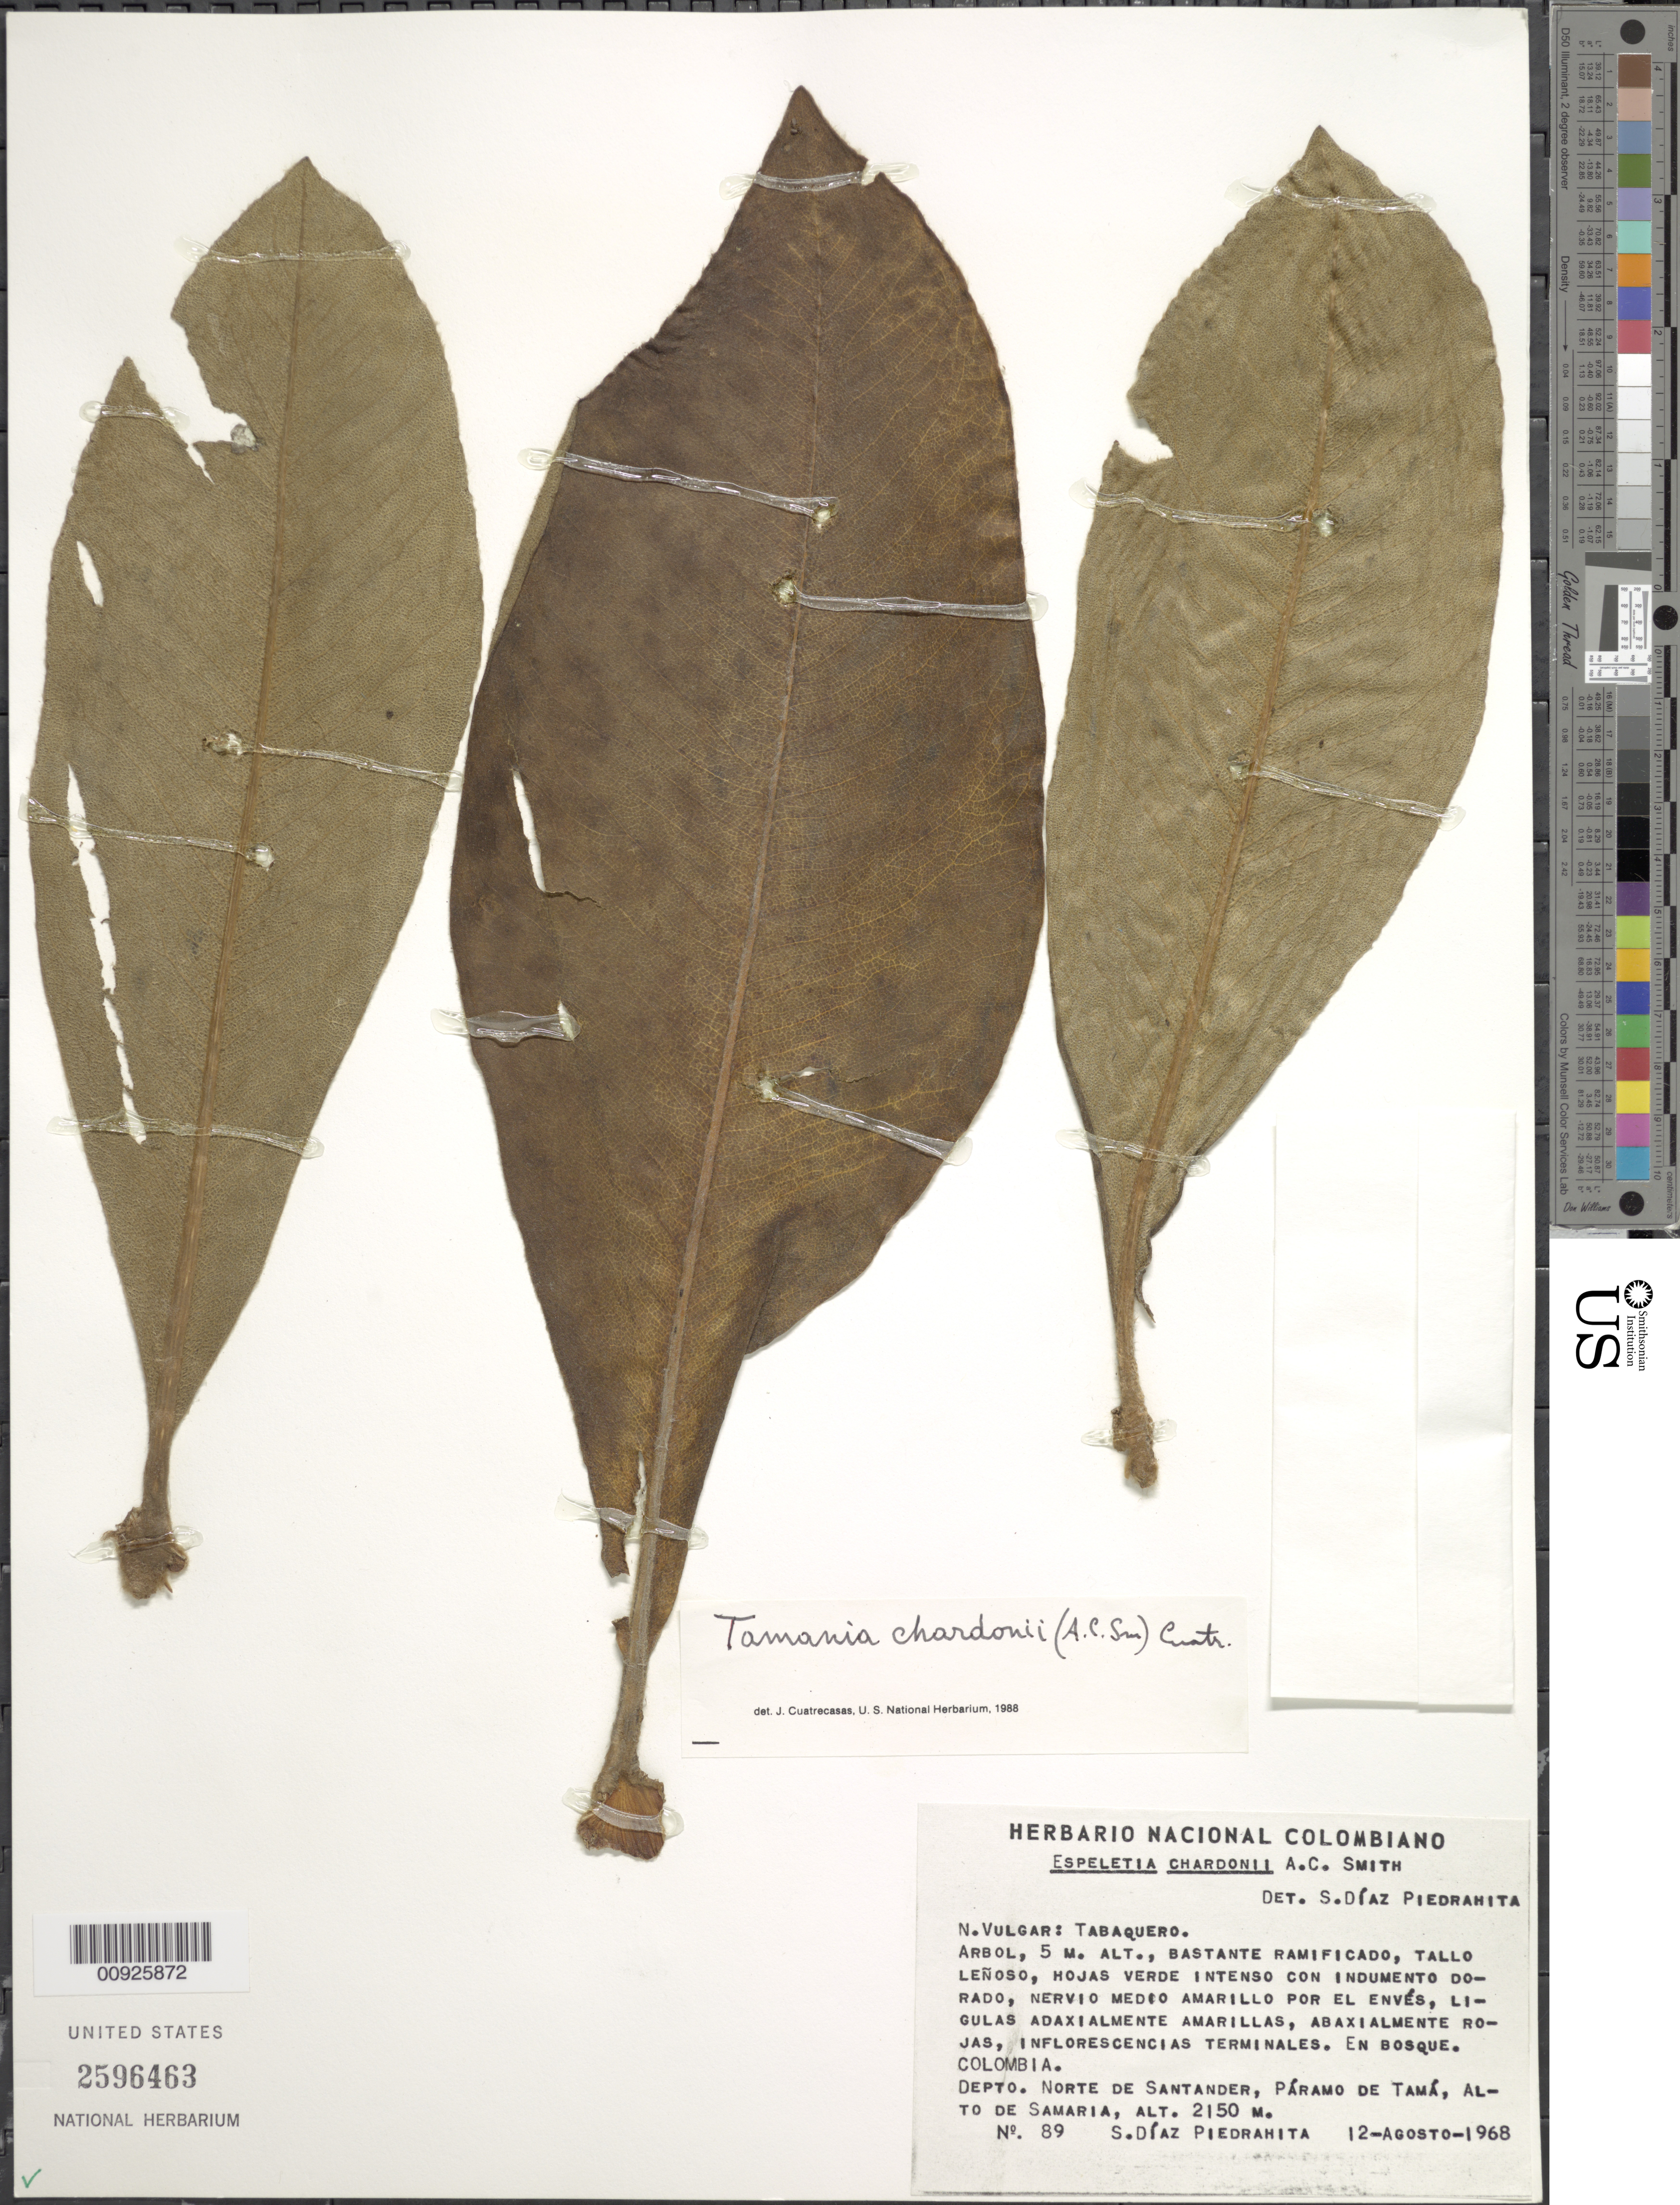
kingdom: Plantae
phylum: Tracheophyta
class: Magnoliopsida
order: Asterales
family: Asteraceae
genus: Tamania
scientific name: Tamania chardonii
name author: (A.C. Sm.) Cuatrec.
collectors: S. Díaz Píedrahíta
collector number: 89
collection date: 1968-08-12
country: Colombia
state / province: Norte de Santander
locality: Alto de Samaria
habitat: Bosque andino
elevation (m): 2150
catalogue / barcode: US 2596463